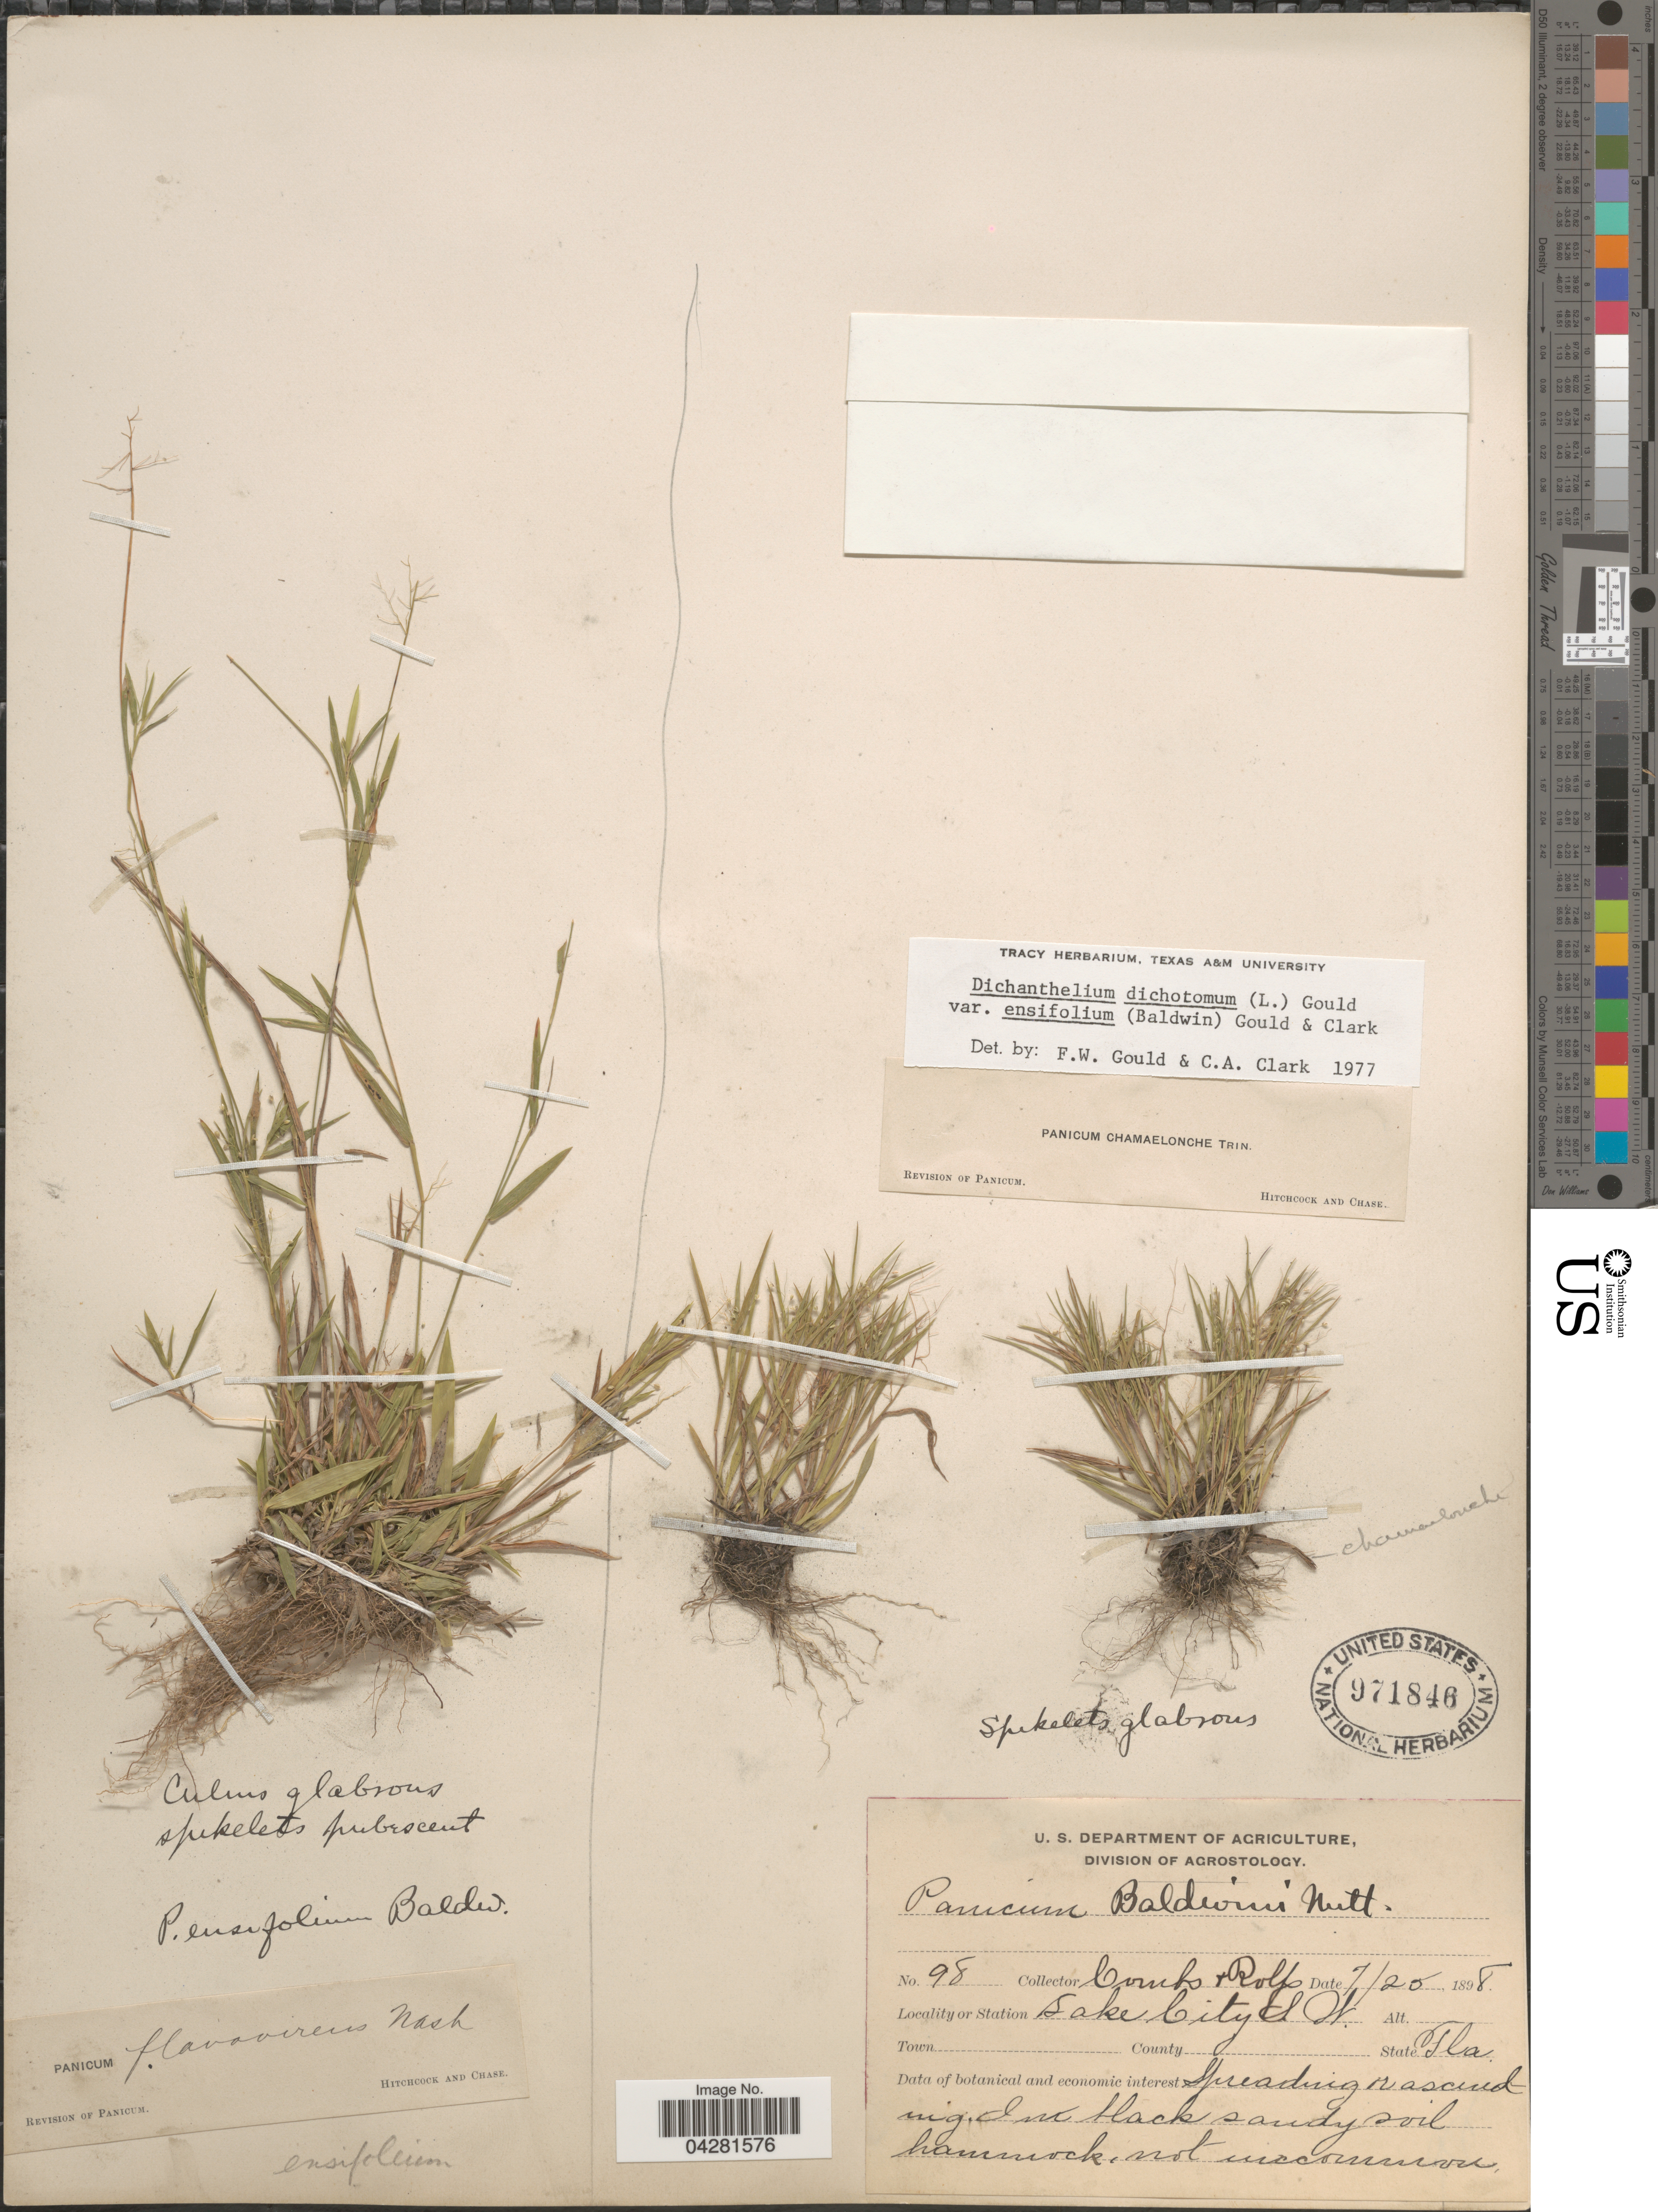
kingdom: Plantae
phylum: Tracheophyta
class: Liliopsida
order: Poales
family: Poaceae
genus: Dichanthelium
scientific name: Dichanthelium ensifolium var. ensifolium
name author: (Baldwin ex Elliot) Gould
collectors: -. Combs & Rolfs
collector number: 98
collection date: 1898-07-25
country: United States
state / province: Florida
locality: Lake City S.W.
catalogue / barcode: US 971846